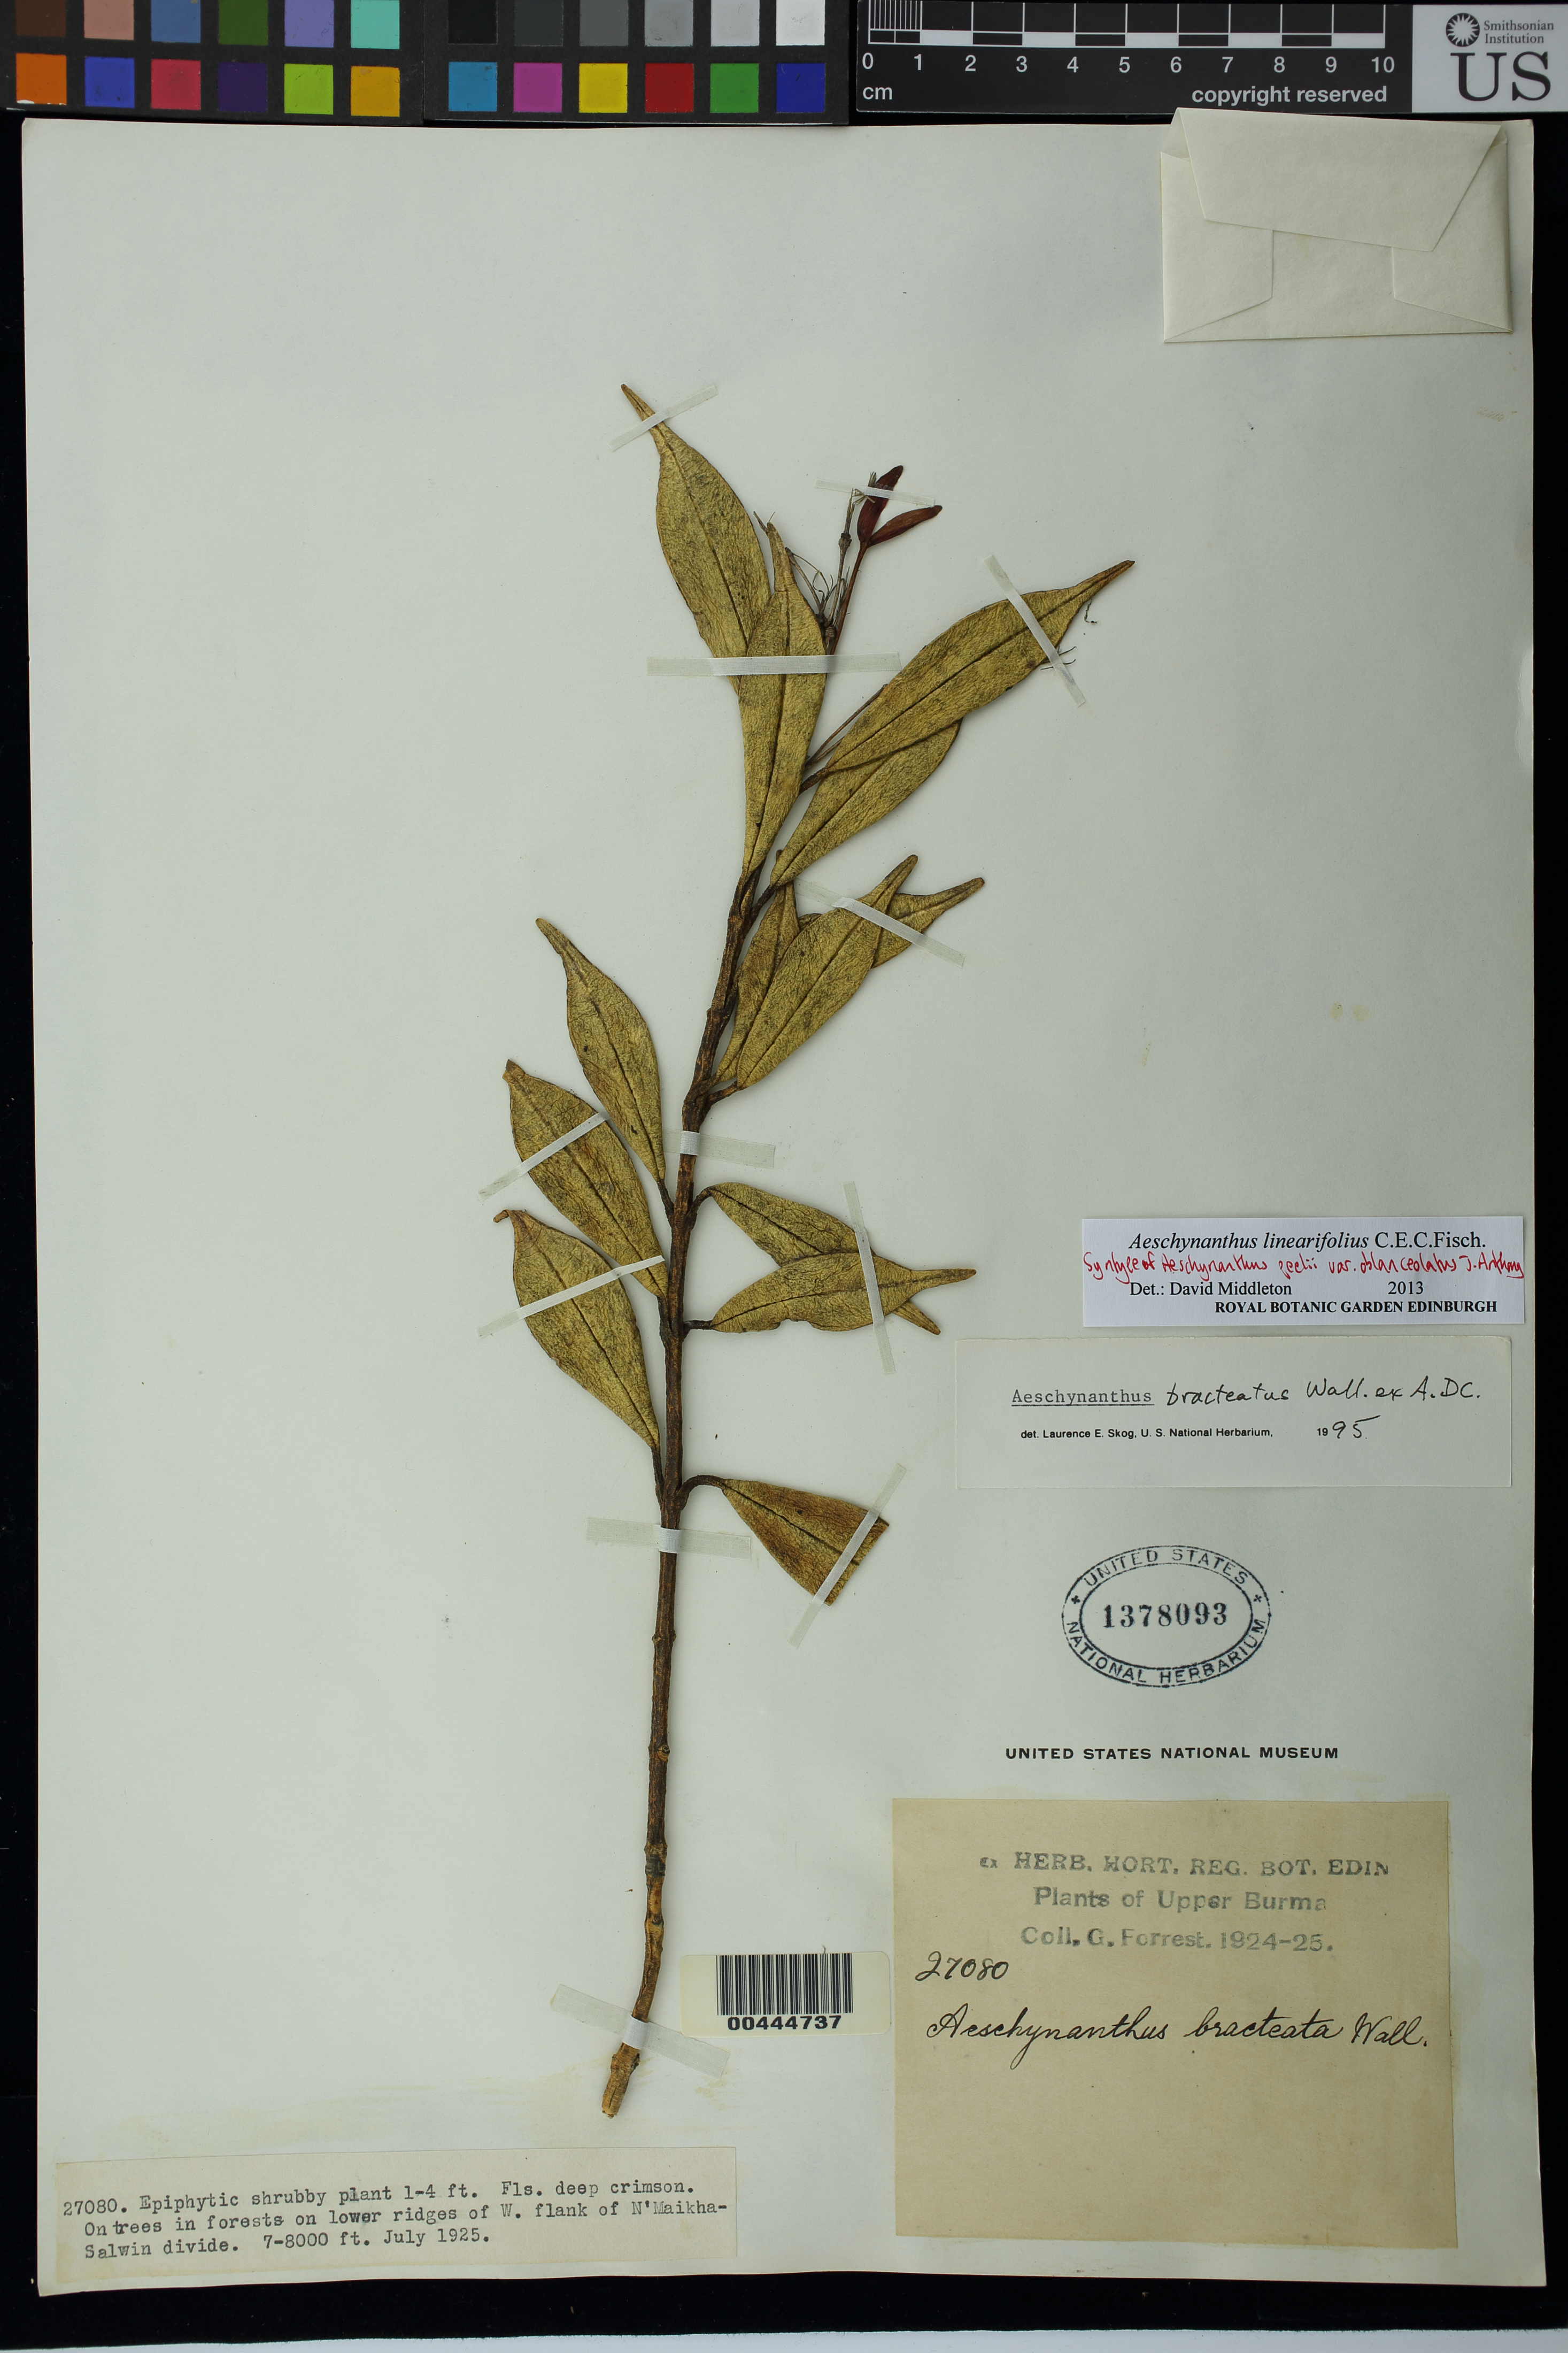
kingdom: Plantae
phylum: Tracheophyta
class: Magnoliopsida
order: Lamiales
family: Gesneriaceae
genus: Aeschynanthus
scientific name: Aeschynanthus peelii var. oblanceolatus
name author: J. Anthony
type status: Isosyntype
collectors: G. Forrest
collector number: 27080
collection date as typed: Jul 1925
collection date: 1925-07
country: Myanmar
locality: "Upper Burma", lower ridges of W flank of N'maikha-Salwin divide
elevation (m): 2134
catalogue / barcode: US 1378093